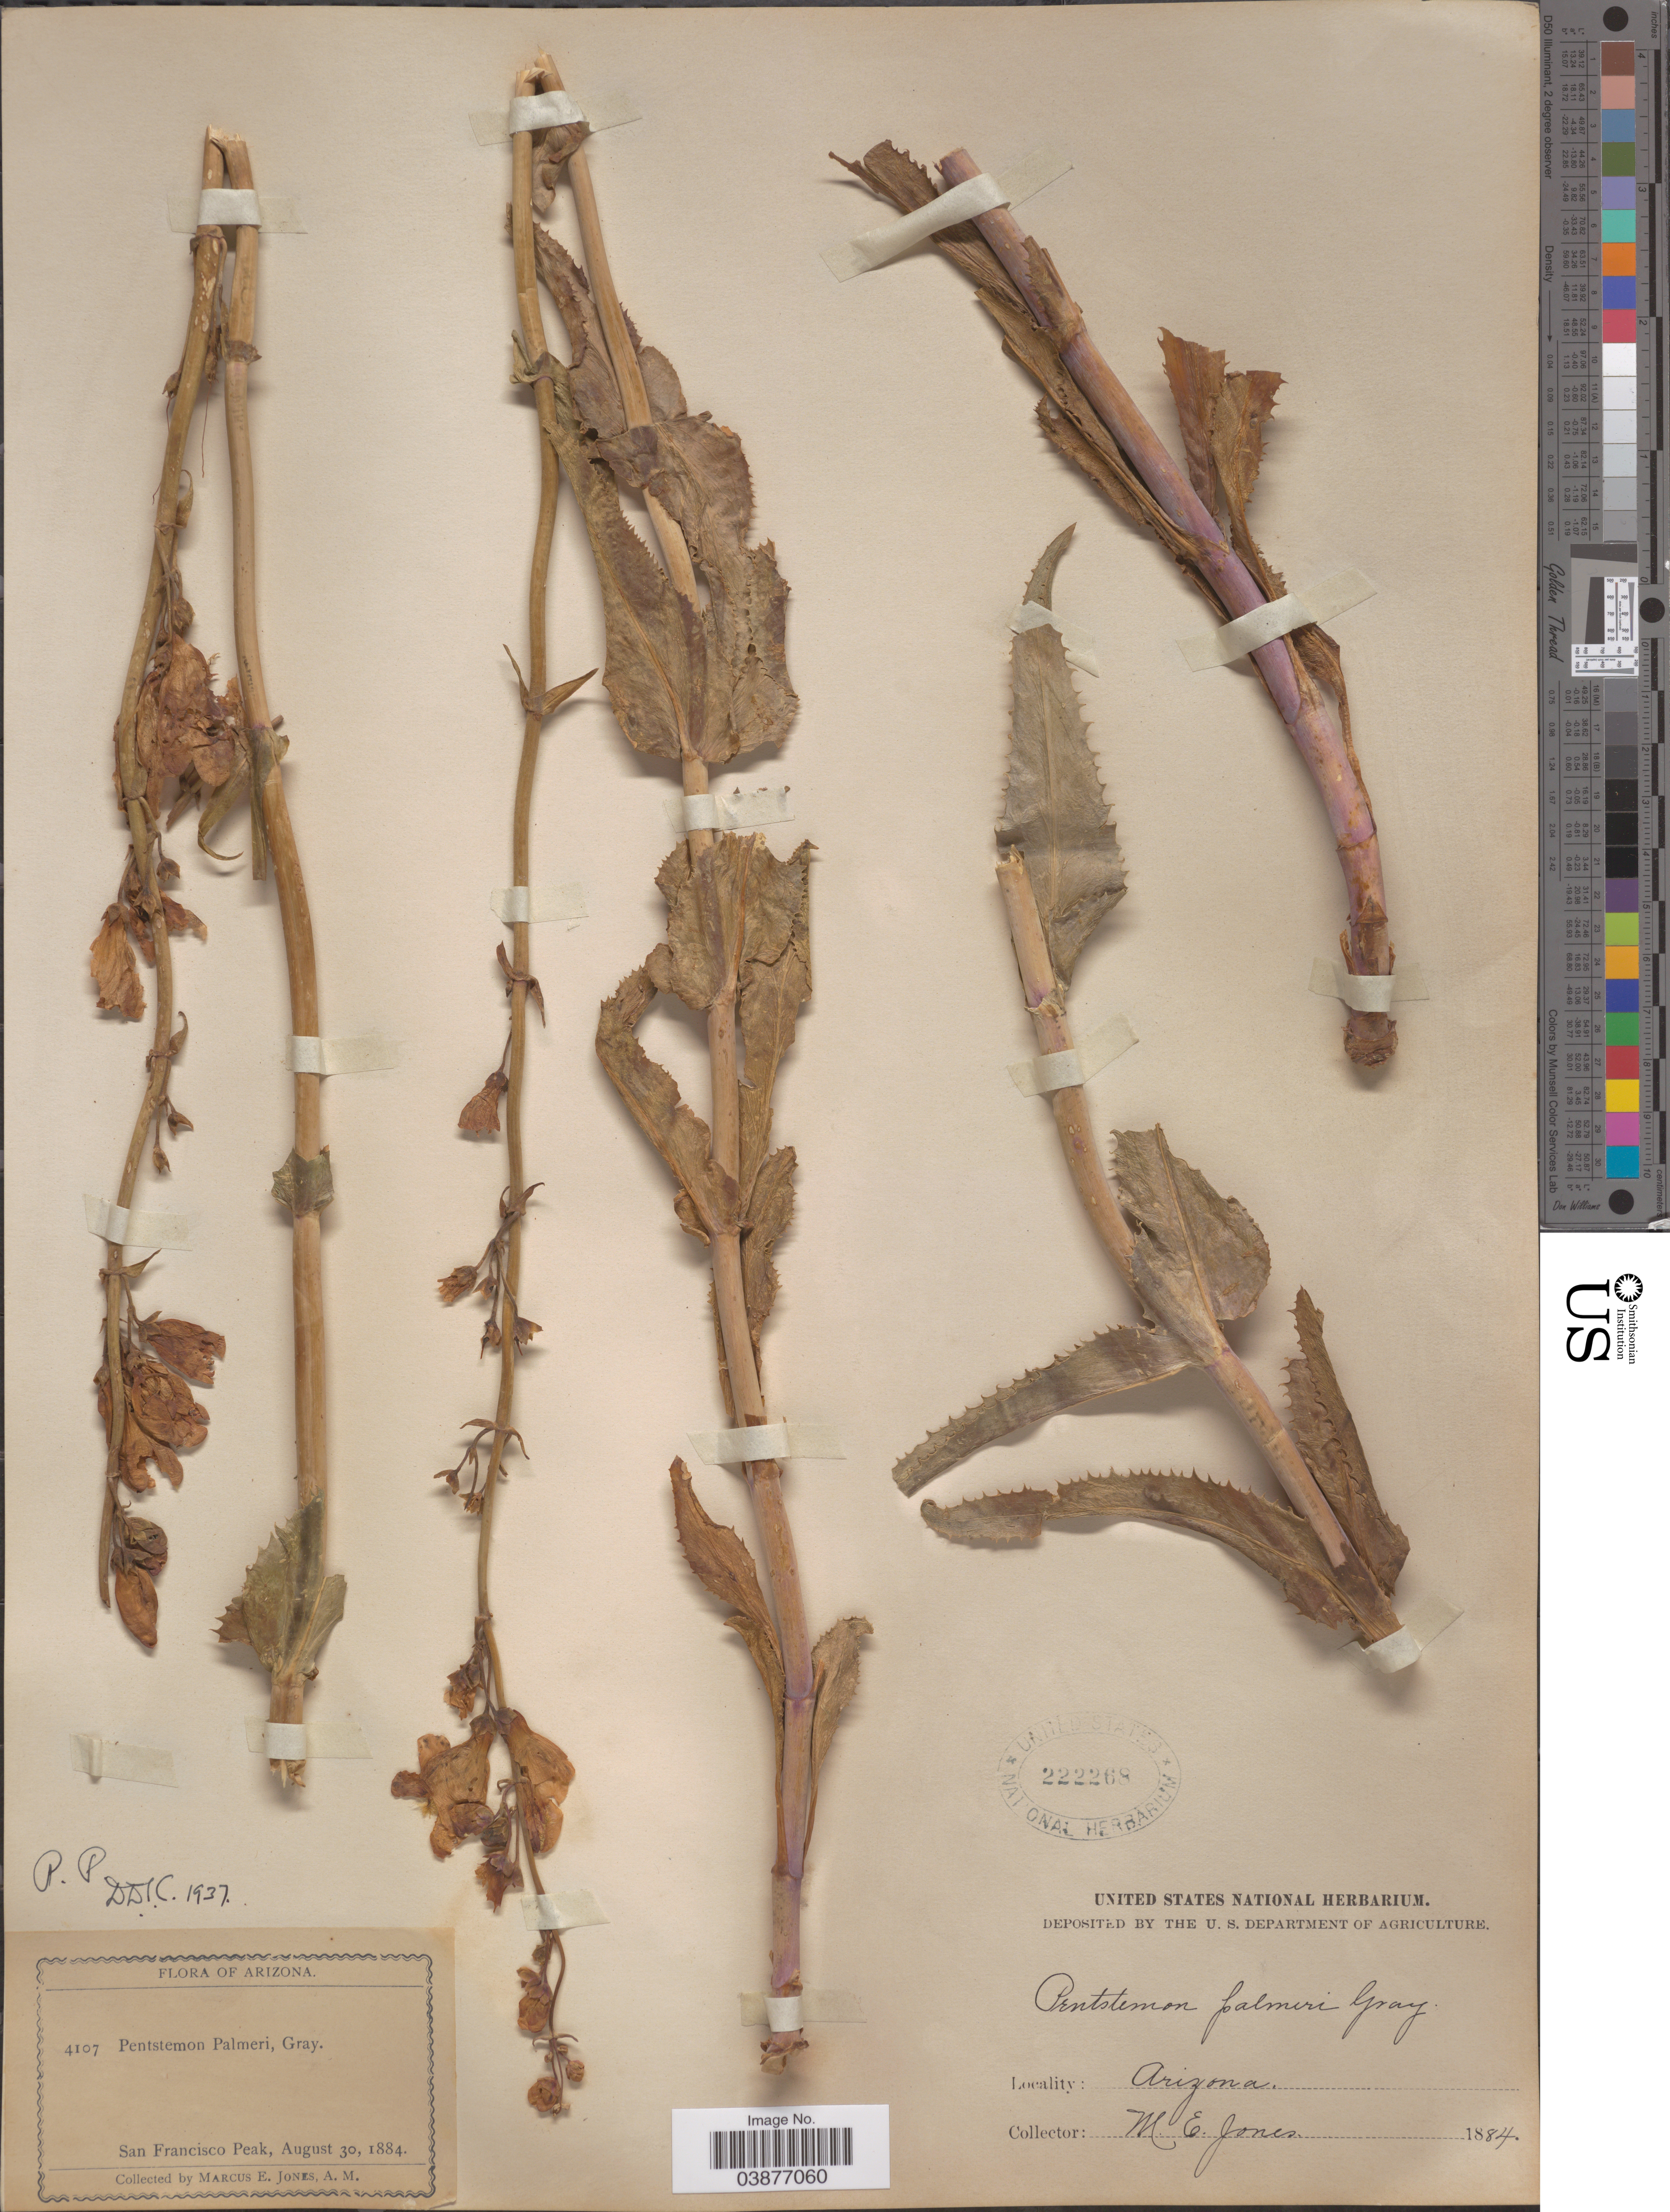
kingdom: Plantae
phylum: Tracheophyta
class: Magnoliopsida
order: Lamiales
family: Plantaginaceae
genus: Penstemon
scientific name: Penstemon palmeri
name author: A. Gray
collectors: M. E. Jones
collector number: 4107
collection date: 1884-08-30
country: United States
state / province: Arizona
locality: San Francisco Peak.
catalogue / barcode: US 222268